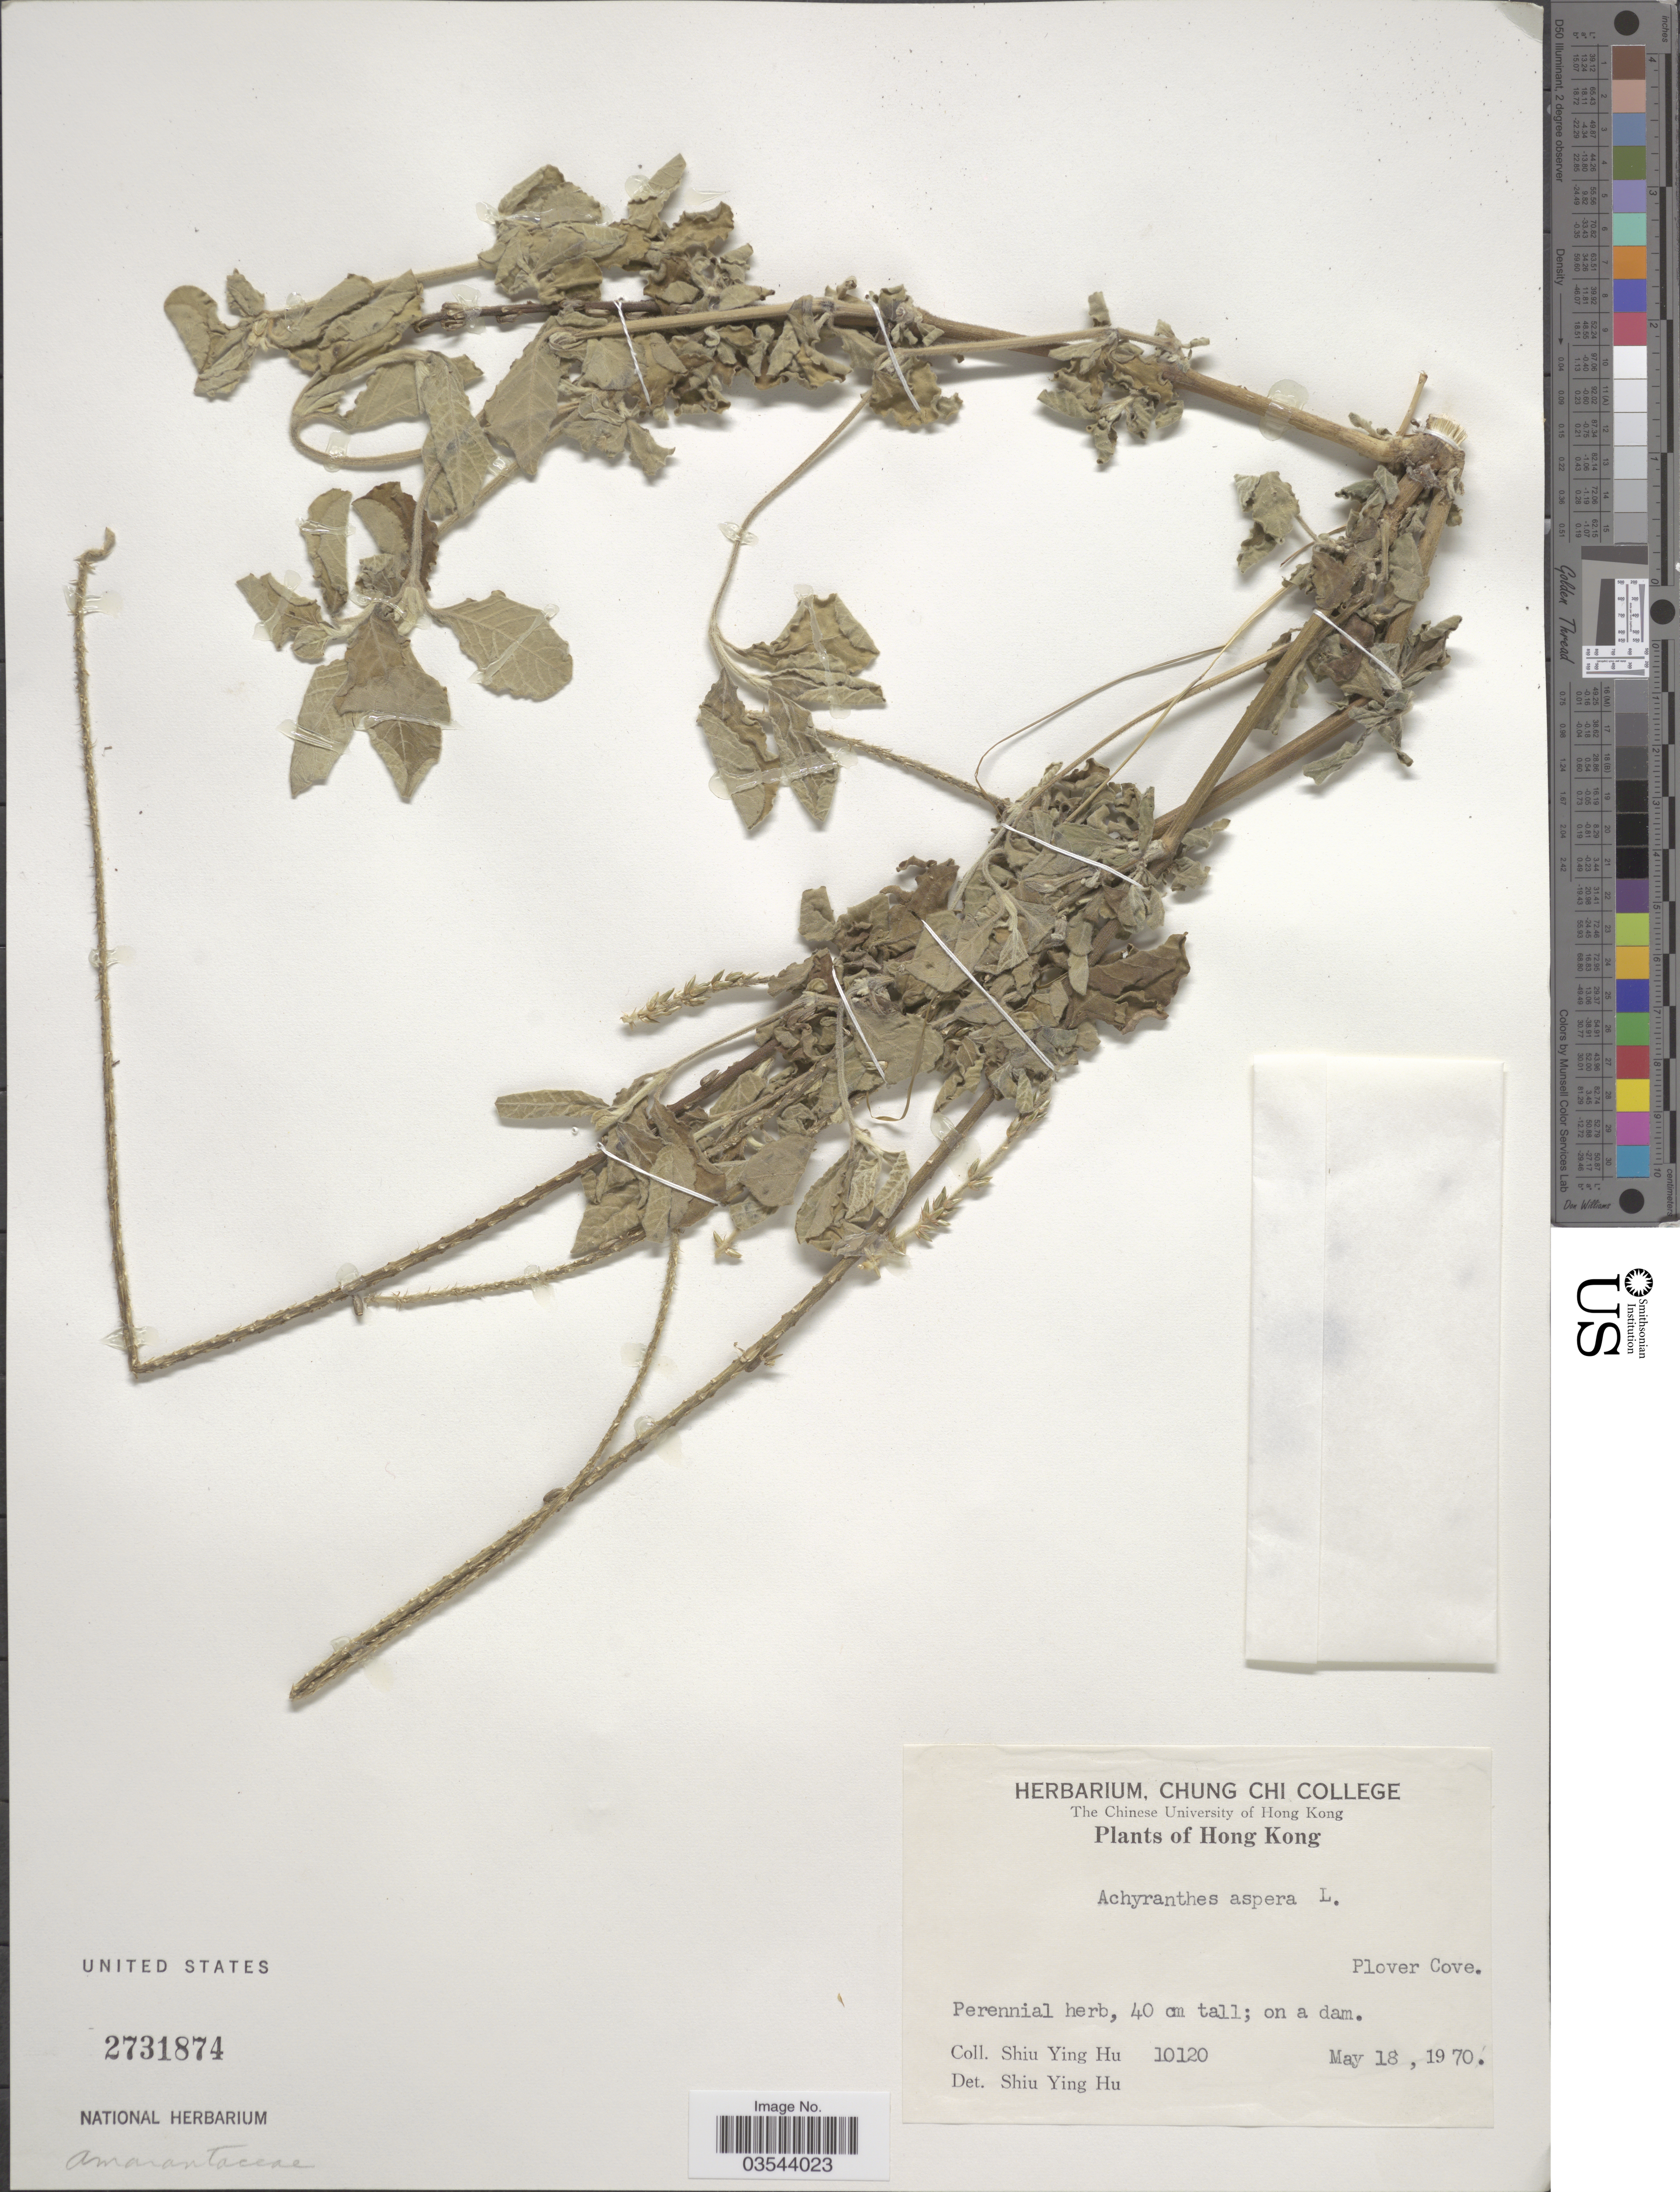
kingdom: Plantae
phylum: Tracheophyta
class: Magnoliopsida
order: Caryophyllales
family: Amaranthaceae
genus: Achyranthes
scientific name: Achyranthes aspera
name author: L.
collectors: S. Y. Hu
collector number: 10120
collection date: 1970-05-18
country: China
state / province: Hong Kong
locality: Plover Cove.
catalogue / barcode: US 2731874